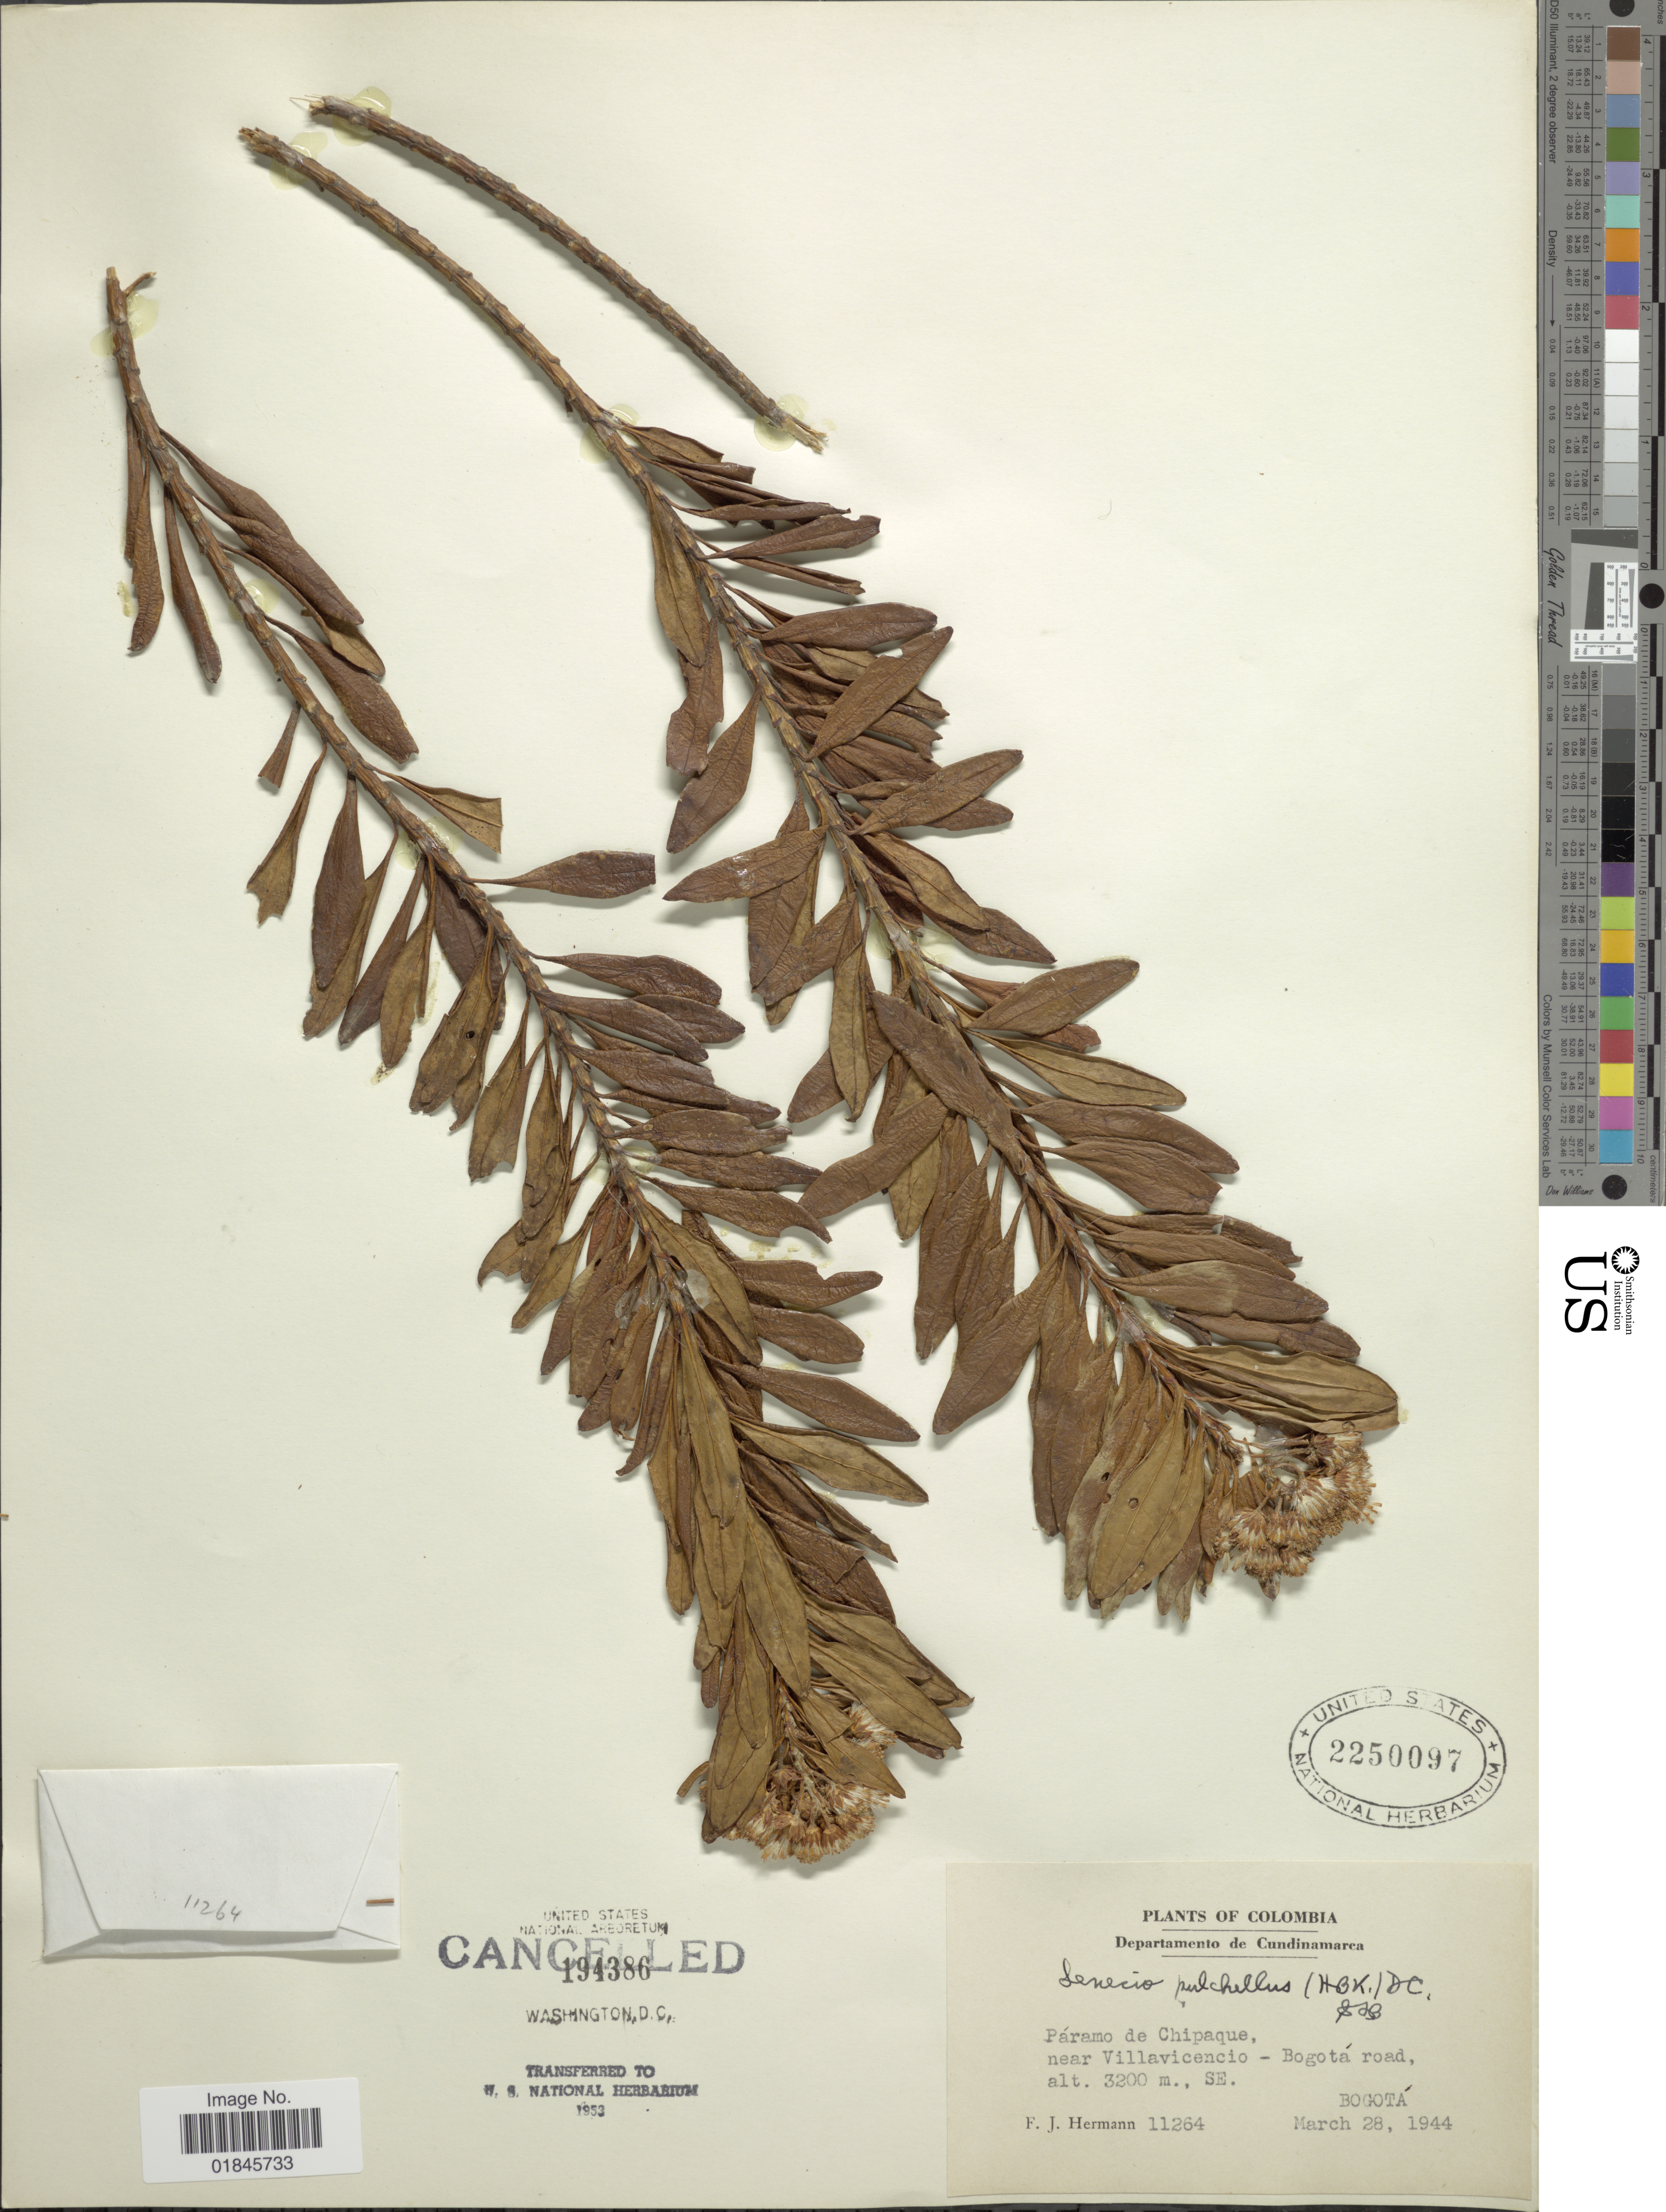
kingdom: Plantae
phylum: Tracheophyta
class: Magnoliopsida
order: Asterales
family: Asteraceae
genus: Pentacalia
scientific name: Pentacalia pulchella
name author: (Kunth) Cuatrec.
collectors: F. J. Hermann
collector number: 11264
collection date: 1944-03-28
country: Colombia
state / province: Cundinamarca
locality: Departamento de Cundinamarca. Páramo de Chipaque, near Villavicencio - Bogotá road, SE. Bogotá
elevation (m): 3200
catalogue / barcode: US 2250097